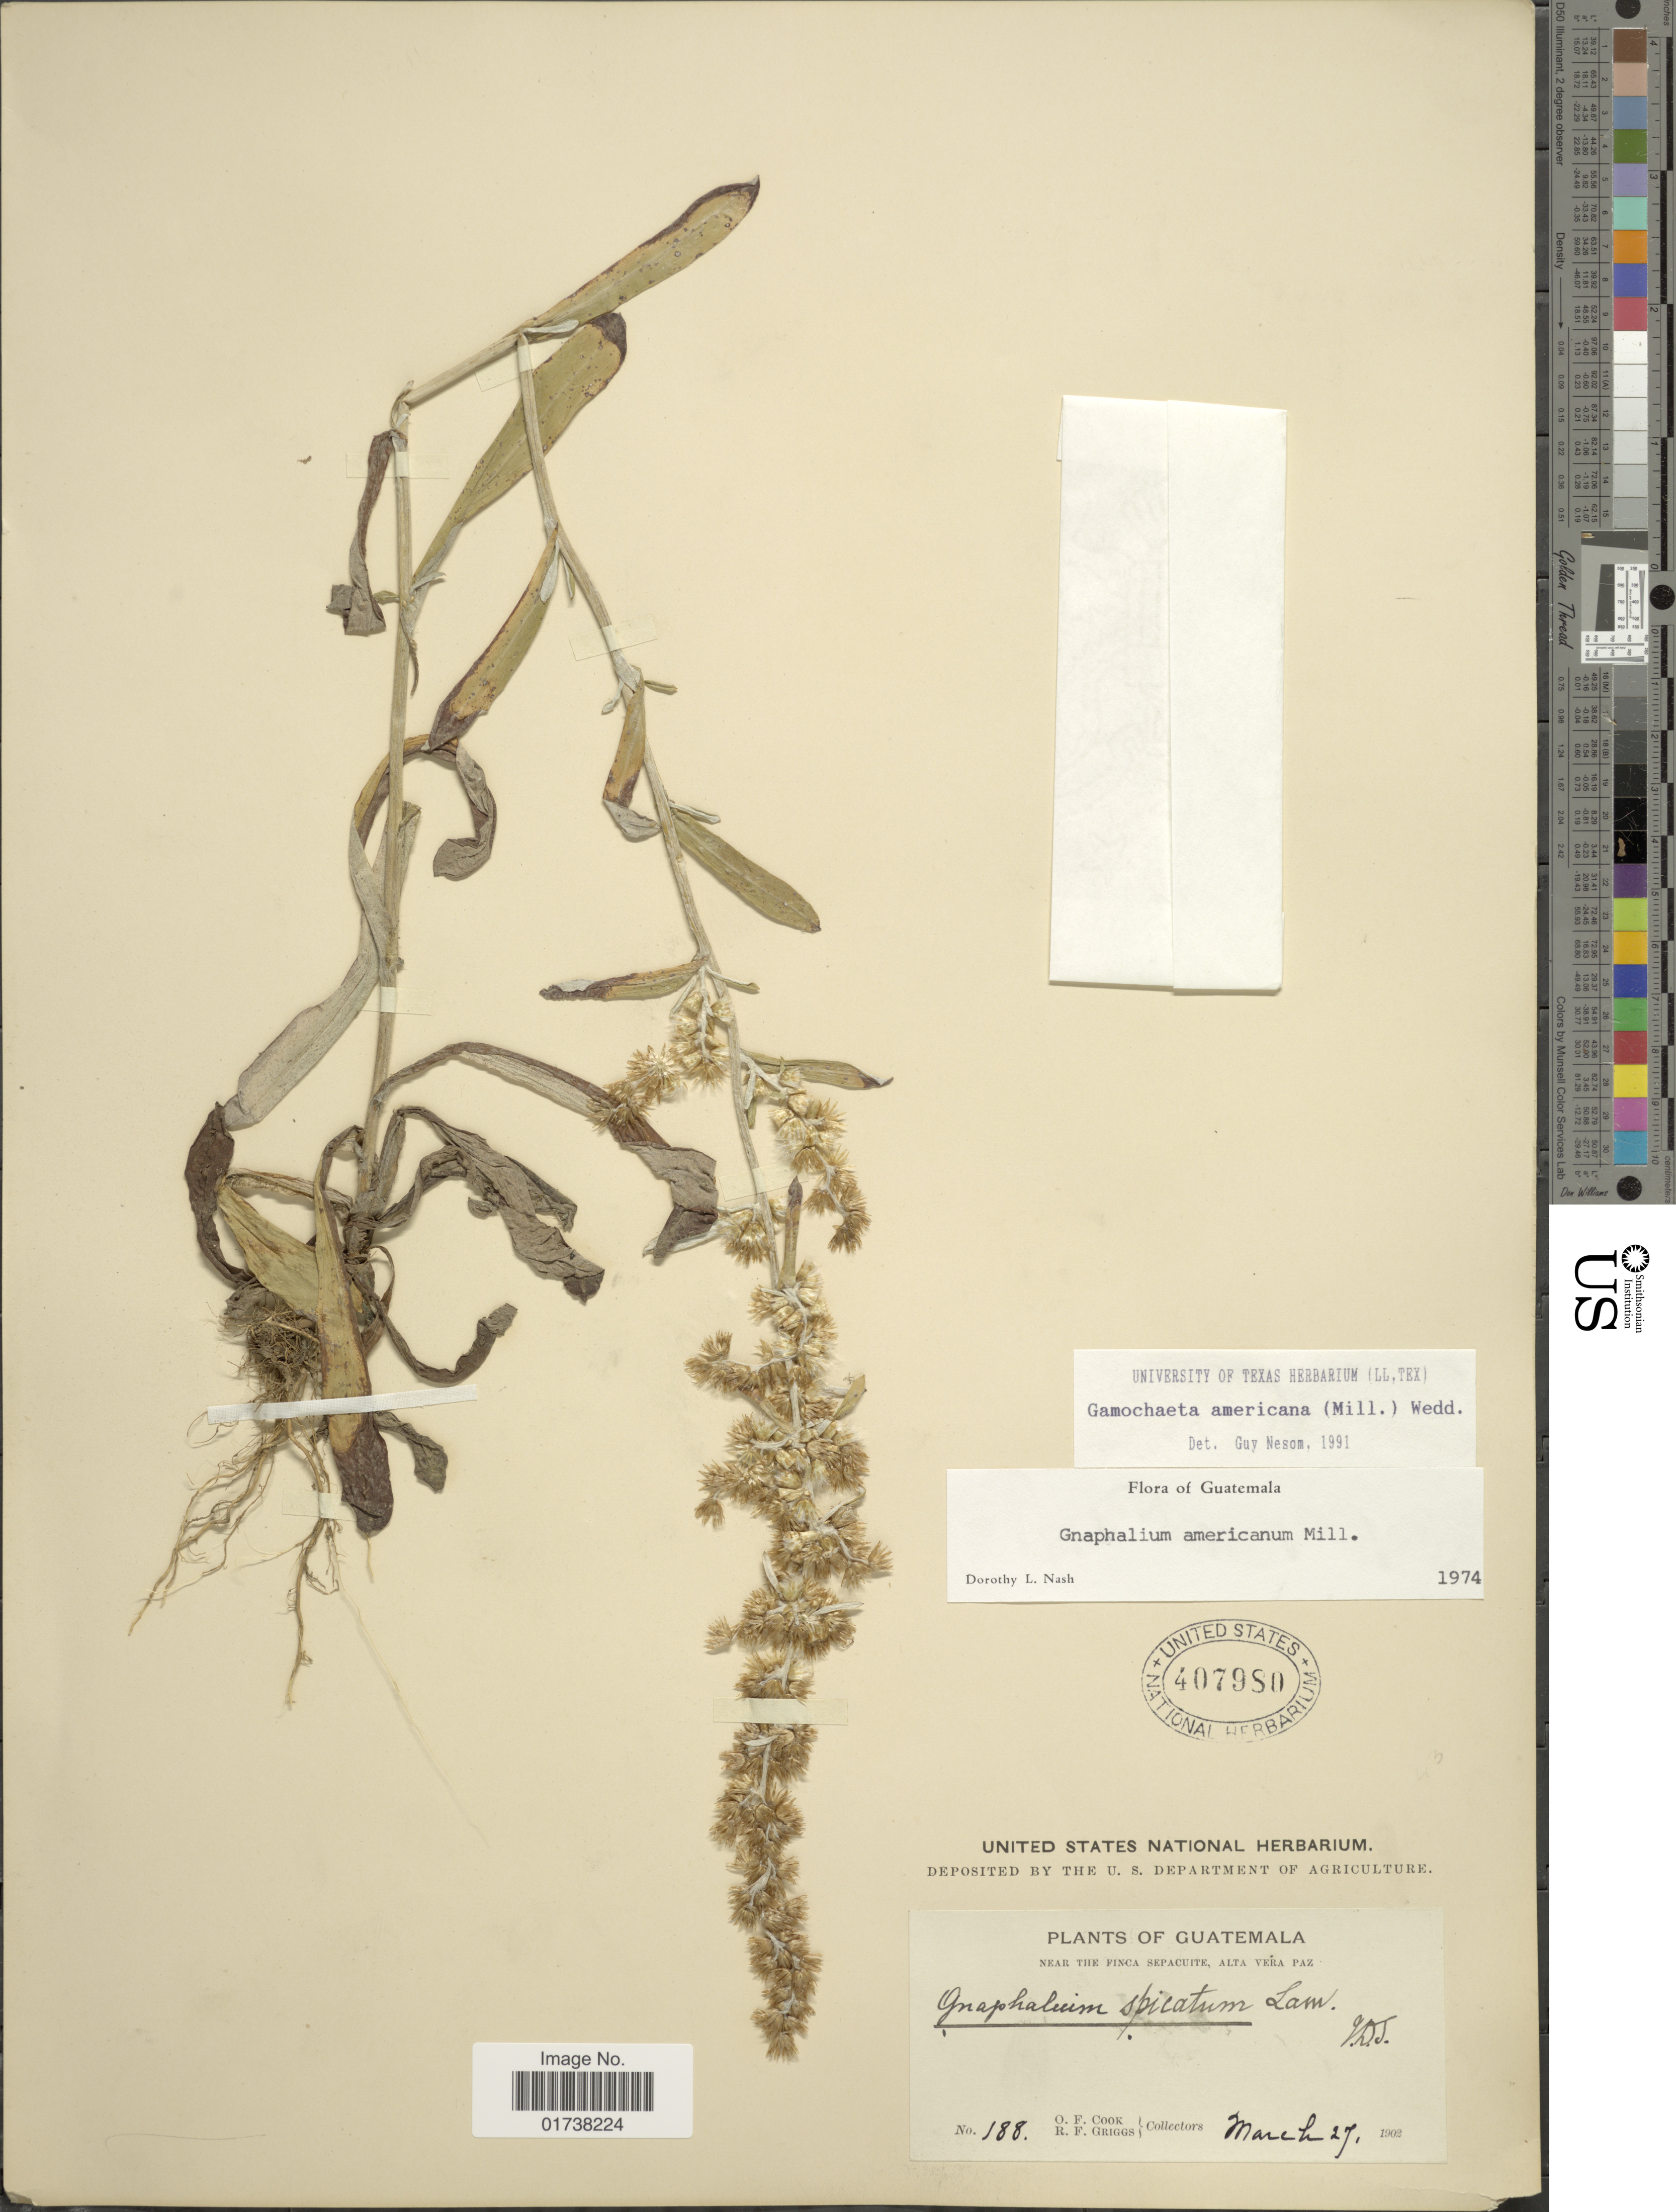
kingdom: Plantae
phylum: Tracheophyta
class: Magnoliopsida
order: Asterales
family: Asteraceae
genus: Gamochaeta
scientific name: Gamochaeta americana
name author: (Mill.) Wedd.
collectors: O. F. Cook & R. F. Griggs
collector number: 188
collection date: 1902-03-27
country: Guatemala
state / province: Alta Verapaz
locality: Near the Finca Sepacuite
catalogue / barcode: US 407980